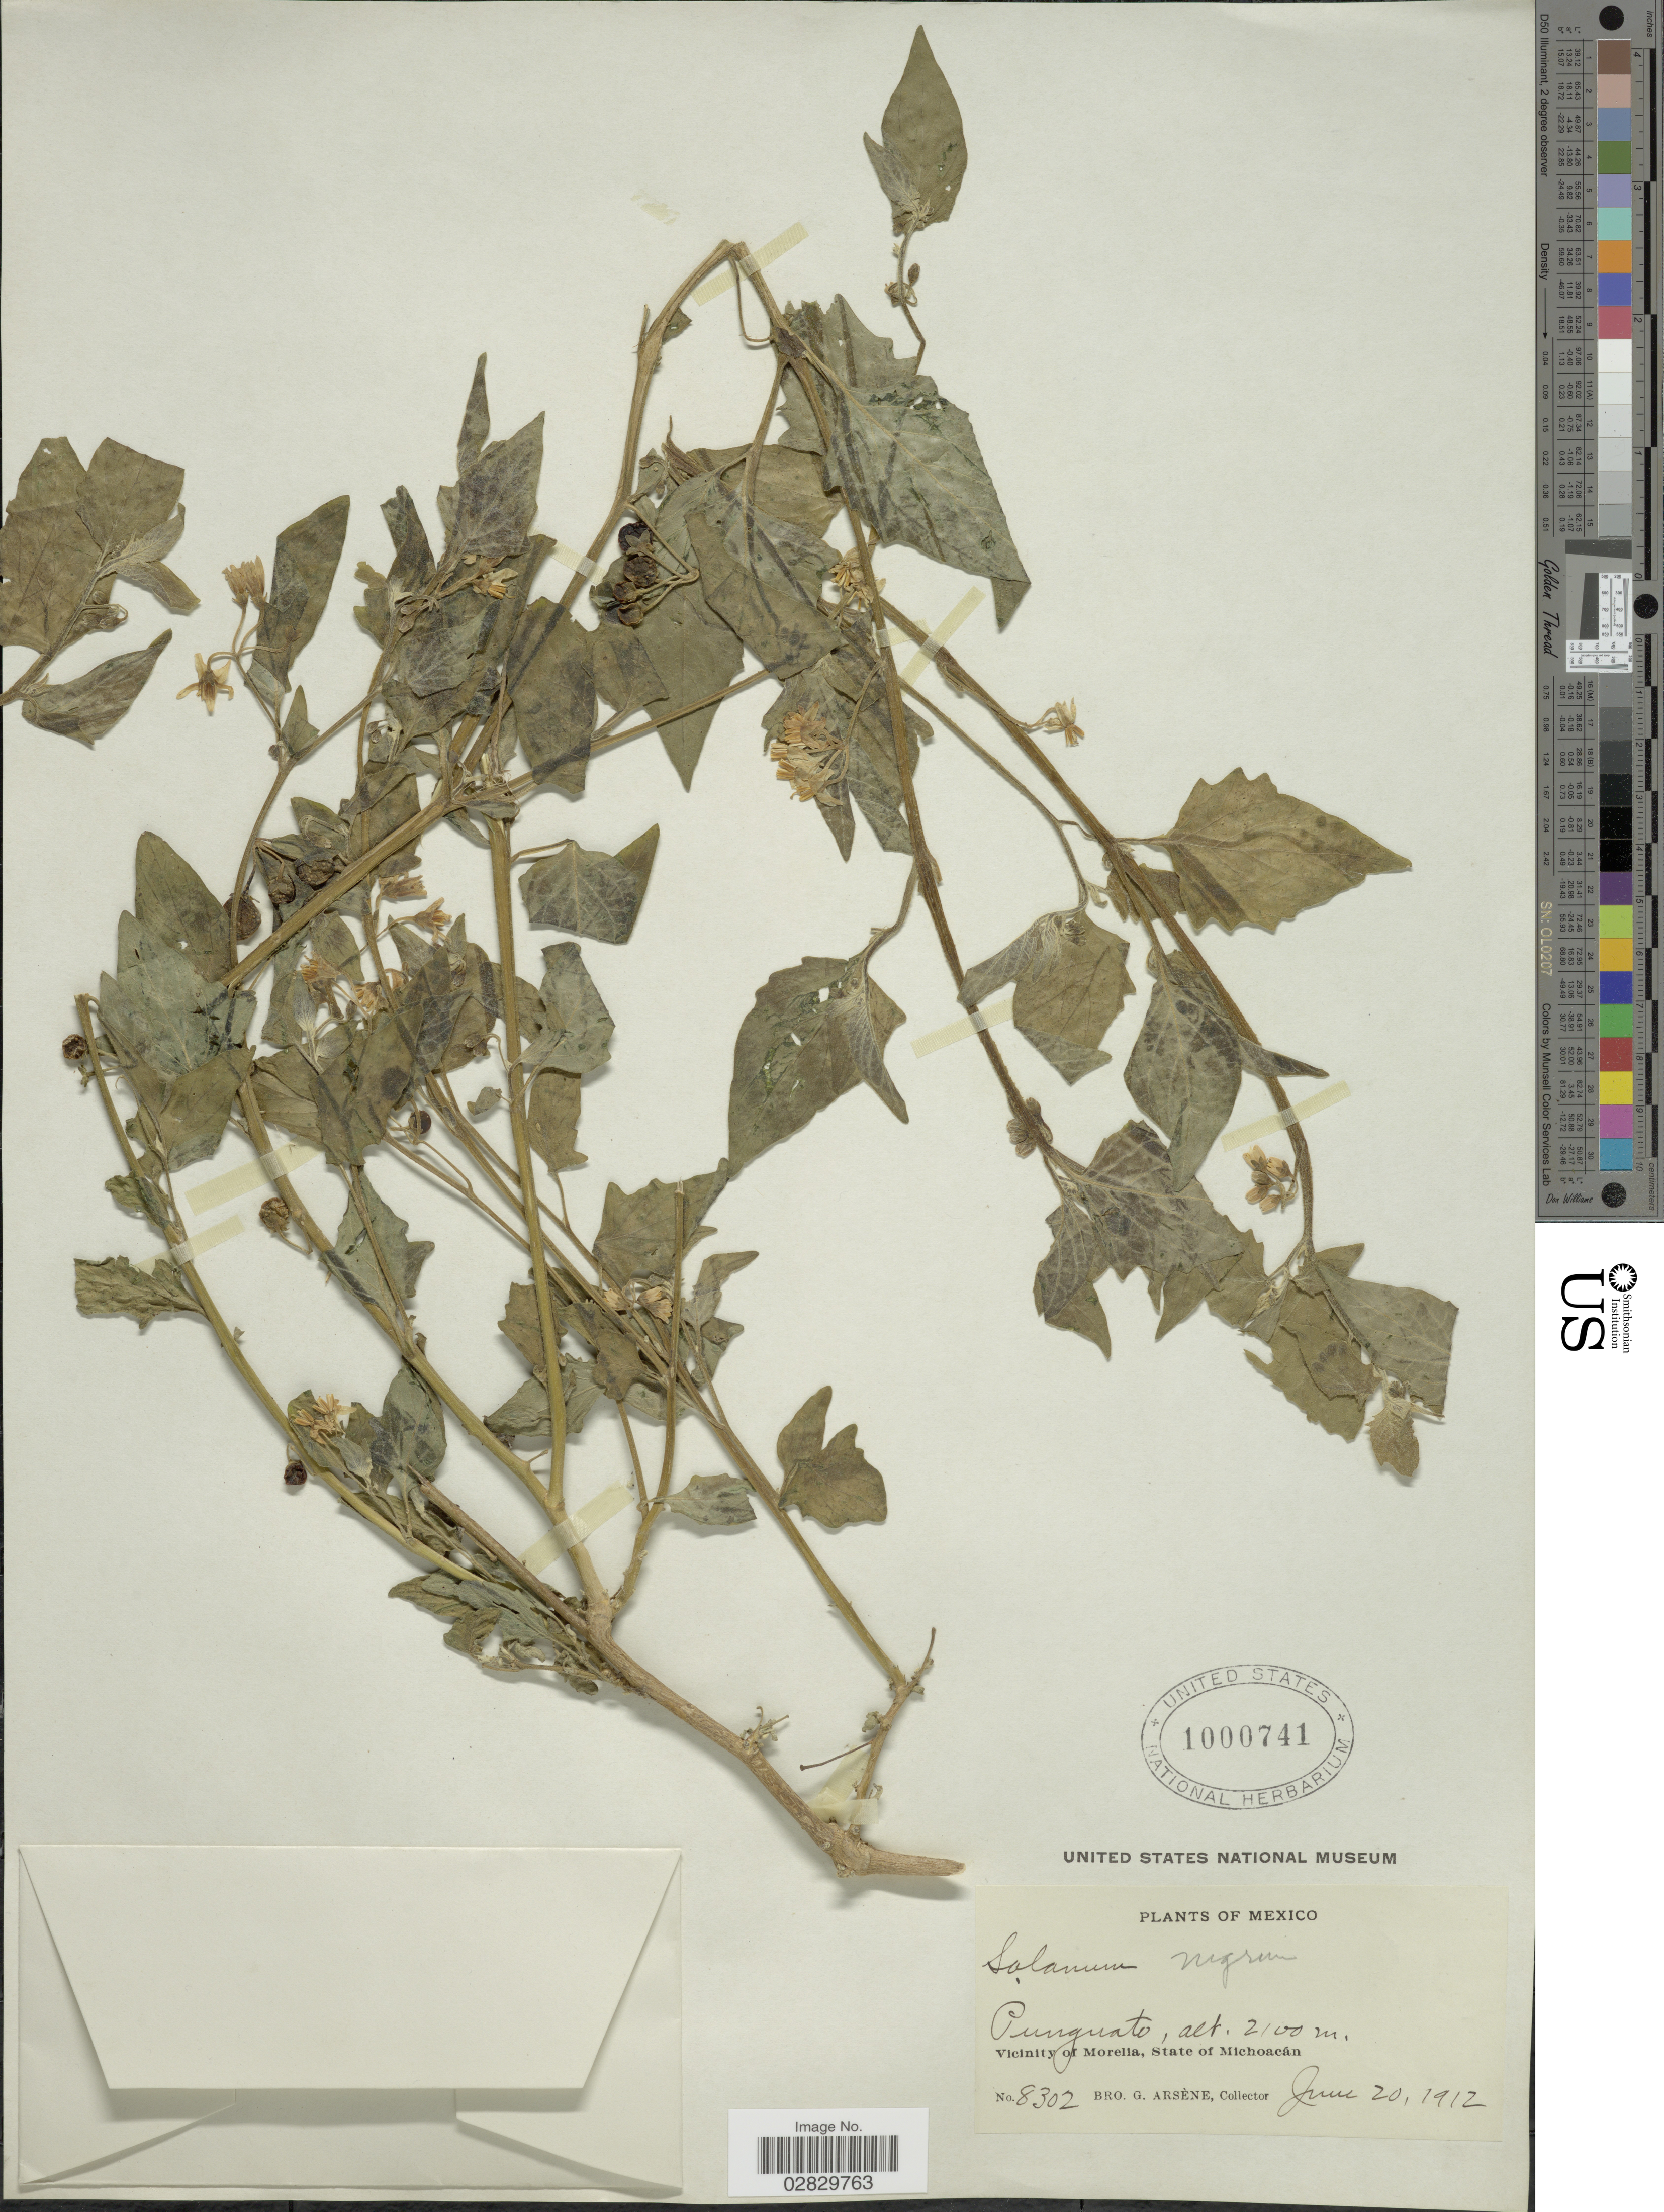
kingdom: Plantae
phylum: Tracheophyta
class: Magnoliopsida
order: Solanales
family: Solanaceae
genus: Solanum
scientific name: Solanum douglasii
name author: Dunal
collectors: Bro. G. Arsène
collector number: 8302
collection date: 1912-06-20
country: Mexico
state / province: Michoacán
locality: Punguato, Vicinity of Morelia.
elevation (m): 2100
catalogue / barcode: US 1000741